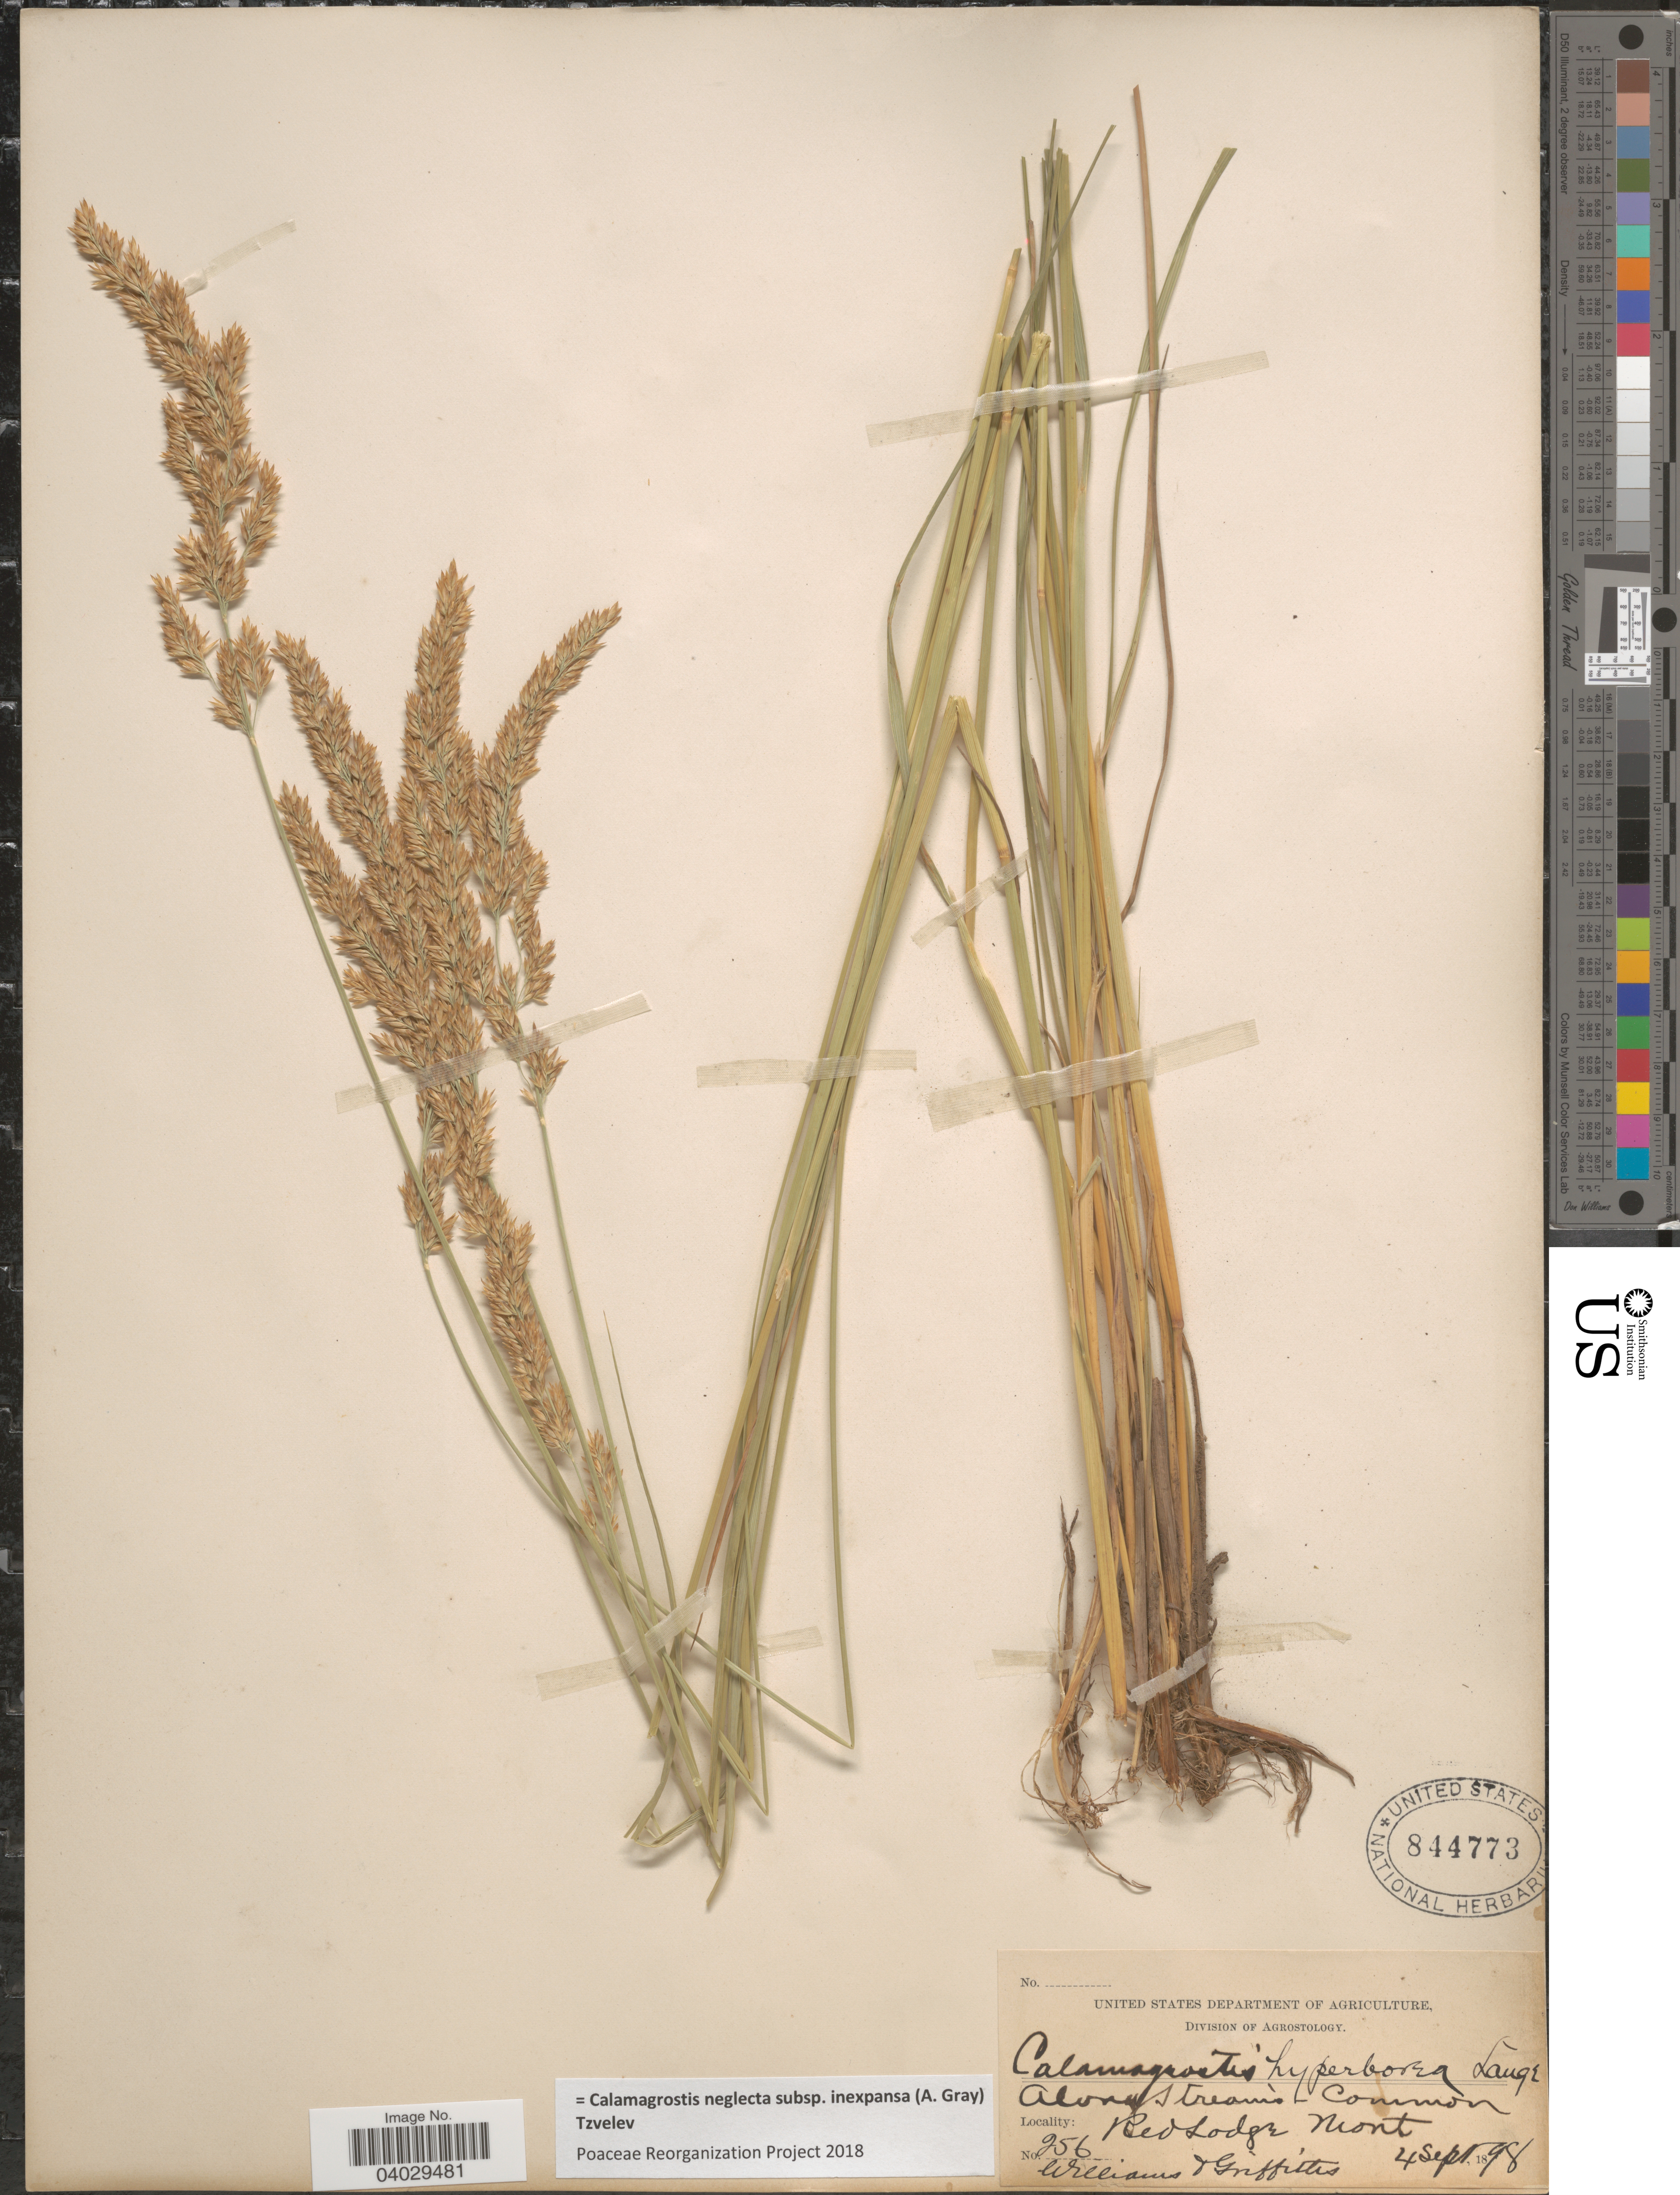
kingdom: Plantae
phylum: Tracheophyta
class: Liliopsida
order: Poales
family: Poaceae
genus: Calamagrostis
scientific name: Calamagrostis neglecta subsp. inexpansa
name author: (A. Gray) Tzvelev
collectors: -- Williams & -- Griffiths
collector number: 256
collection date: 1898-09-04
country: United States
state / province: Montana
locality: Red Lodge.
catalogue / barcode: US 844773